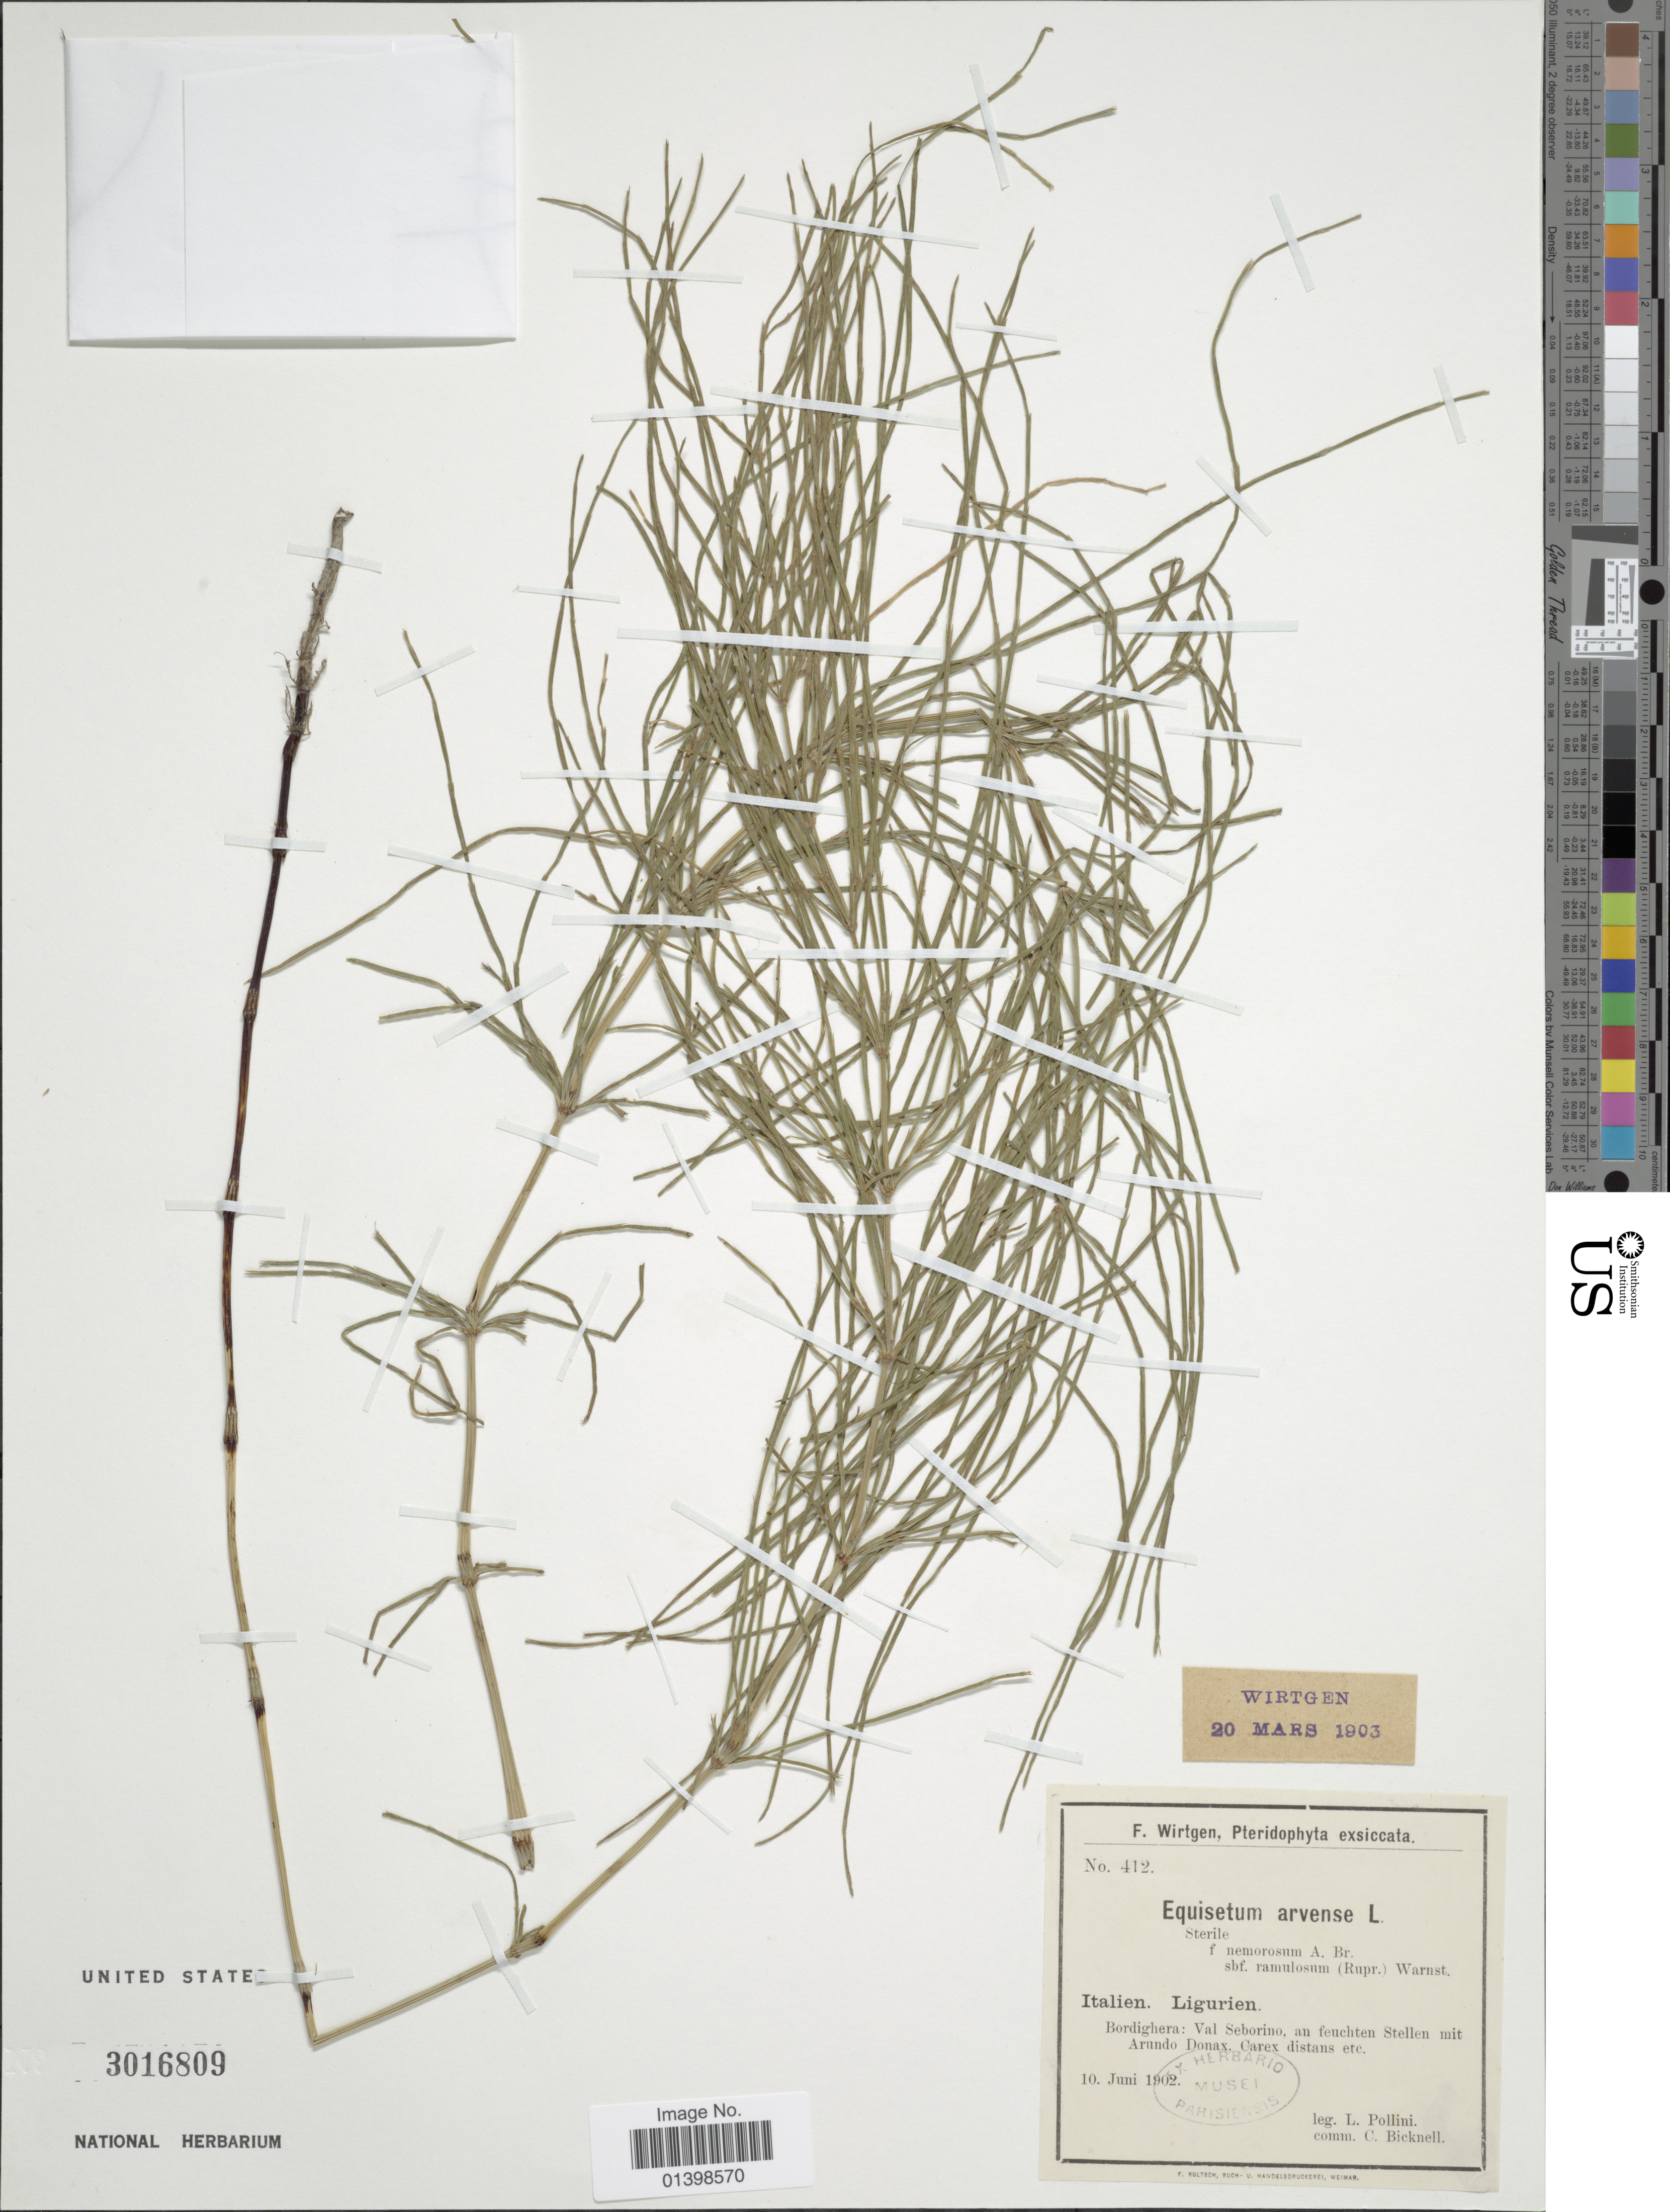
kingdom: Plantae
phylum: Tracheophyta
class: Polypodiopsida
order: Equisetales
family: Equisetaceae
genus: Equisetum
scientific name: Equisetum arvense var. nemorosum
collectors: L. Pollini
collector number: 412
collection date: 1902-06-10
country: Italy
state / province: Liguria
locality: Bordighera: Val Seborino, an fuechten Stellen mit Arundo Donax, carex distans etc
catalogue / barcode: US 3016809